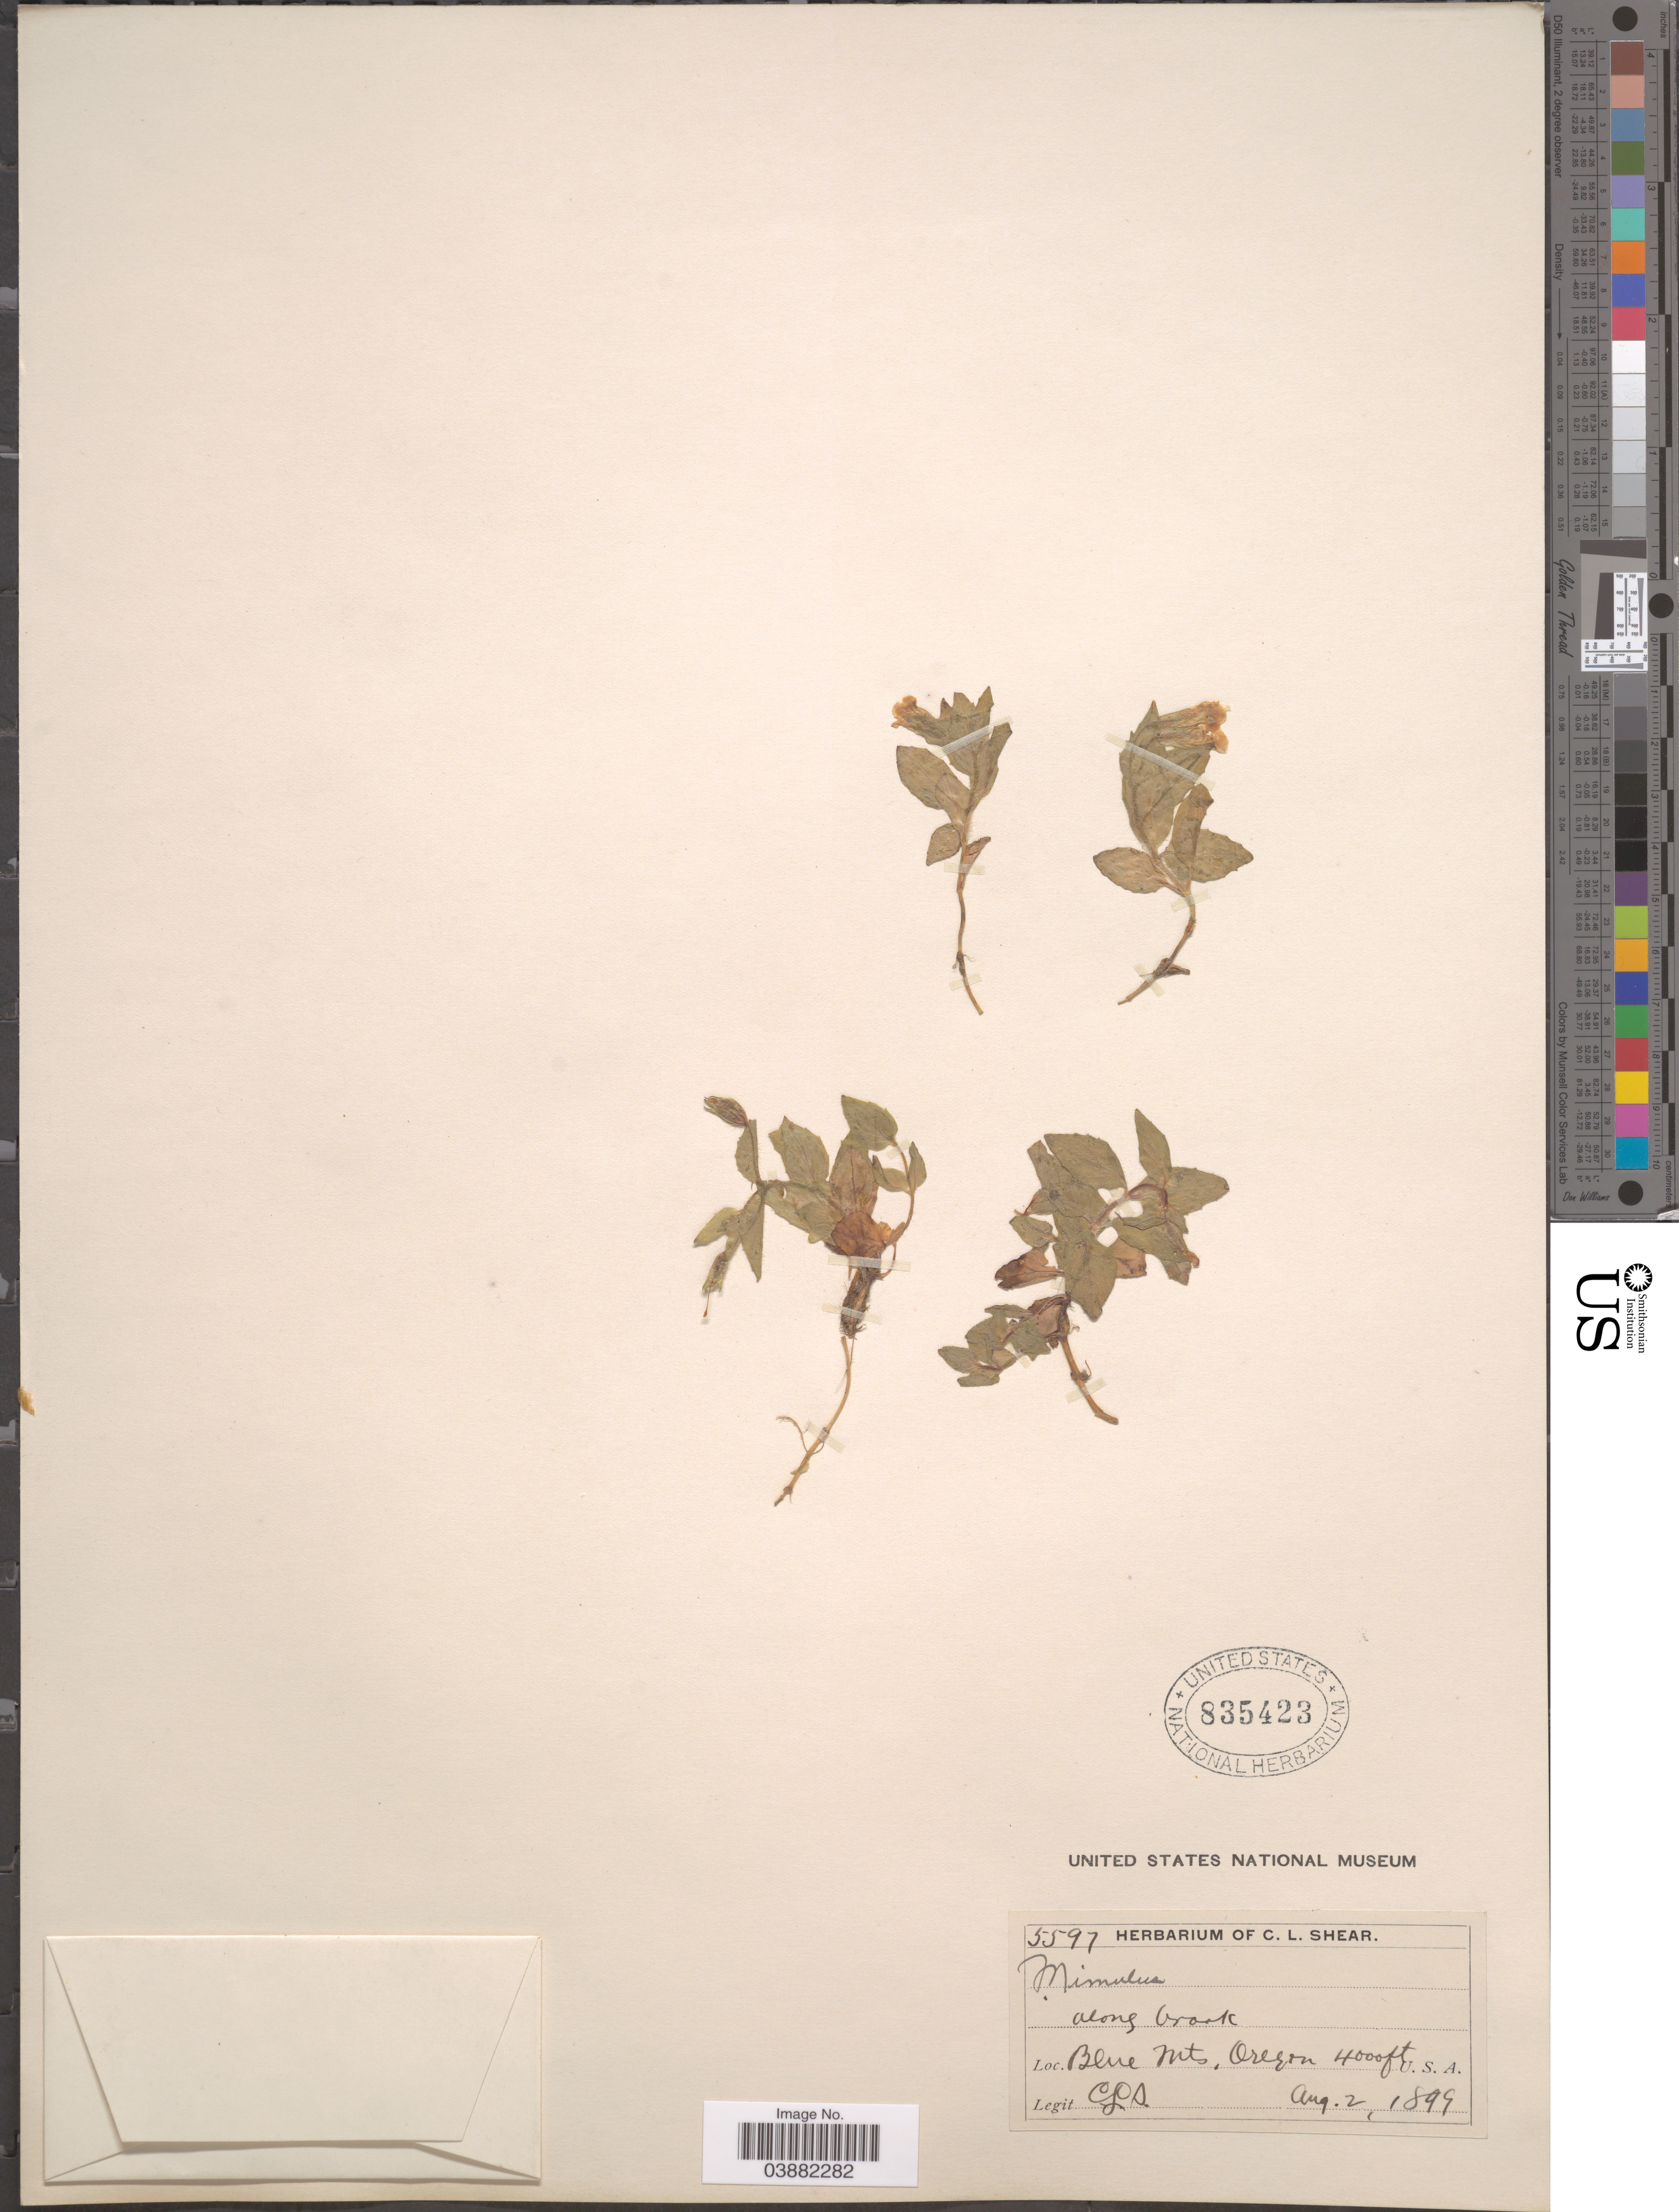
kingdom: Plantae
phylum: Tracheophyta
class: Magnoliopsida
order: Lamiales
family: Phrymaceae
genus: Mimulus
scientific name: Mimulus moschatus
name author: Douglas ex Lindl.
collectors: C. L. Shear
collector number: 5597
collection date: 1899-08-02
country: United States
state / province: Oregon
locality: Blue Mts.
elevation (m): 1219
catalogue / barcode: US 835423